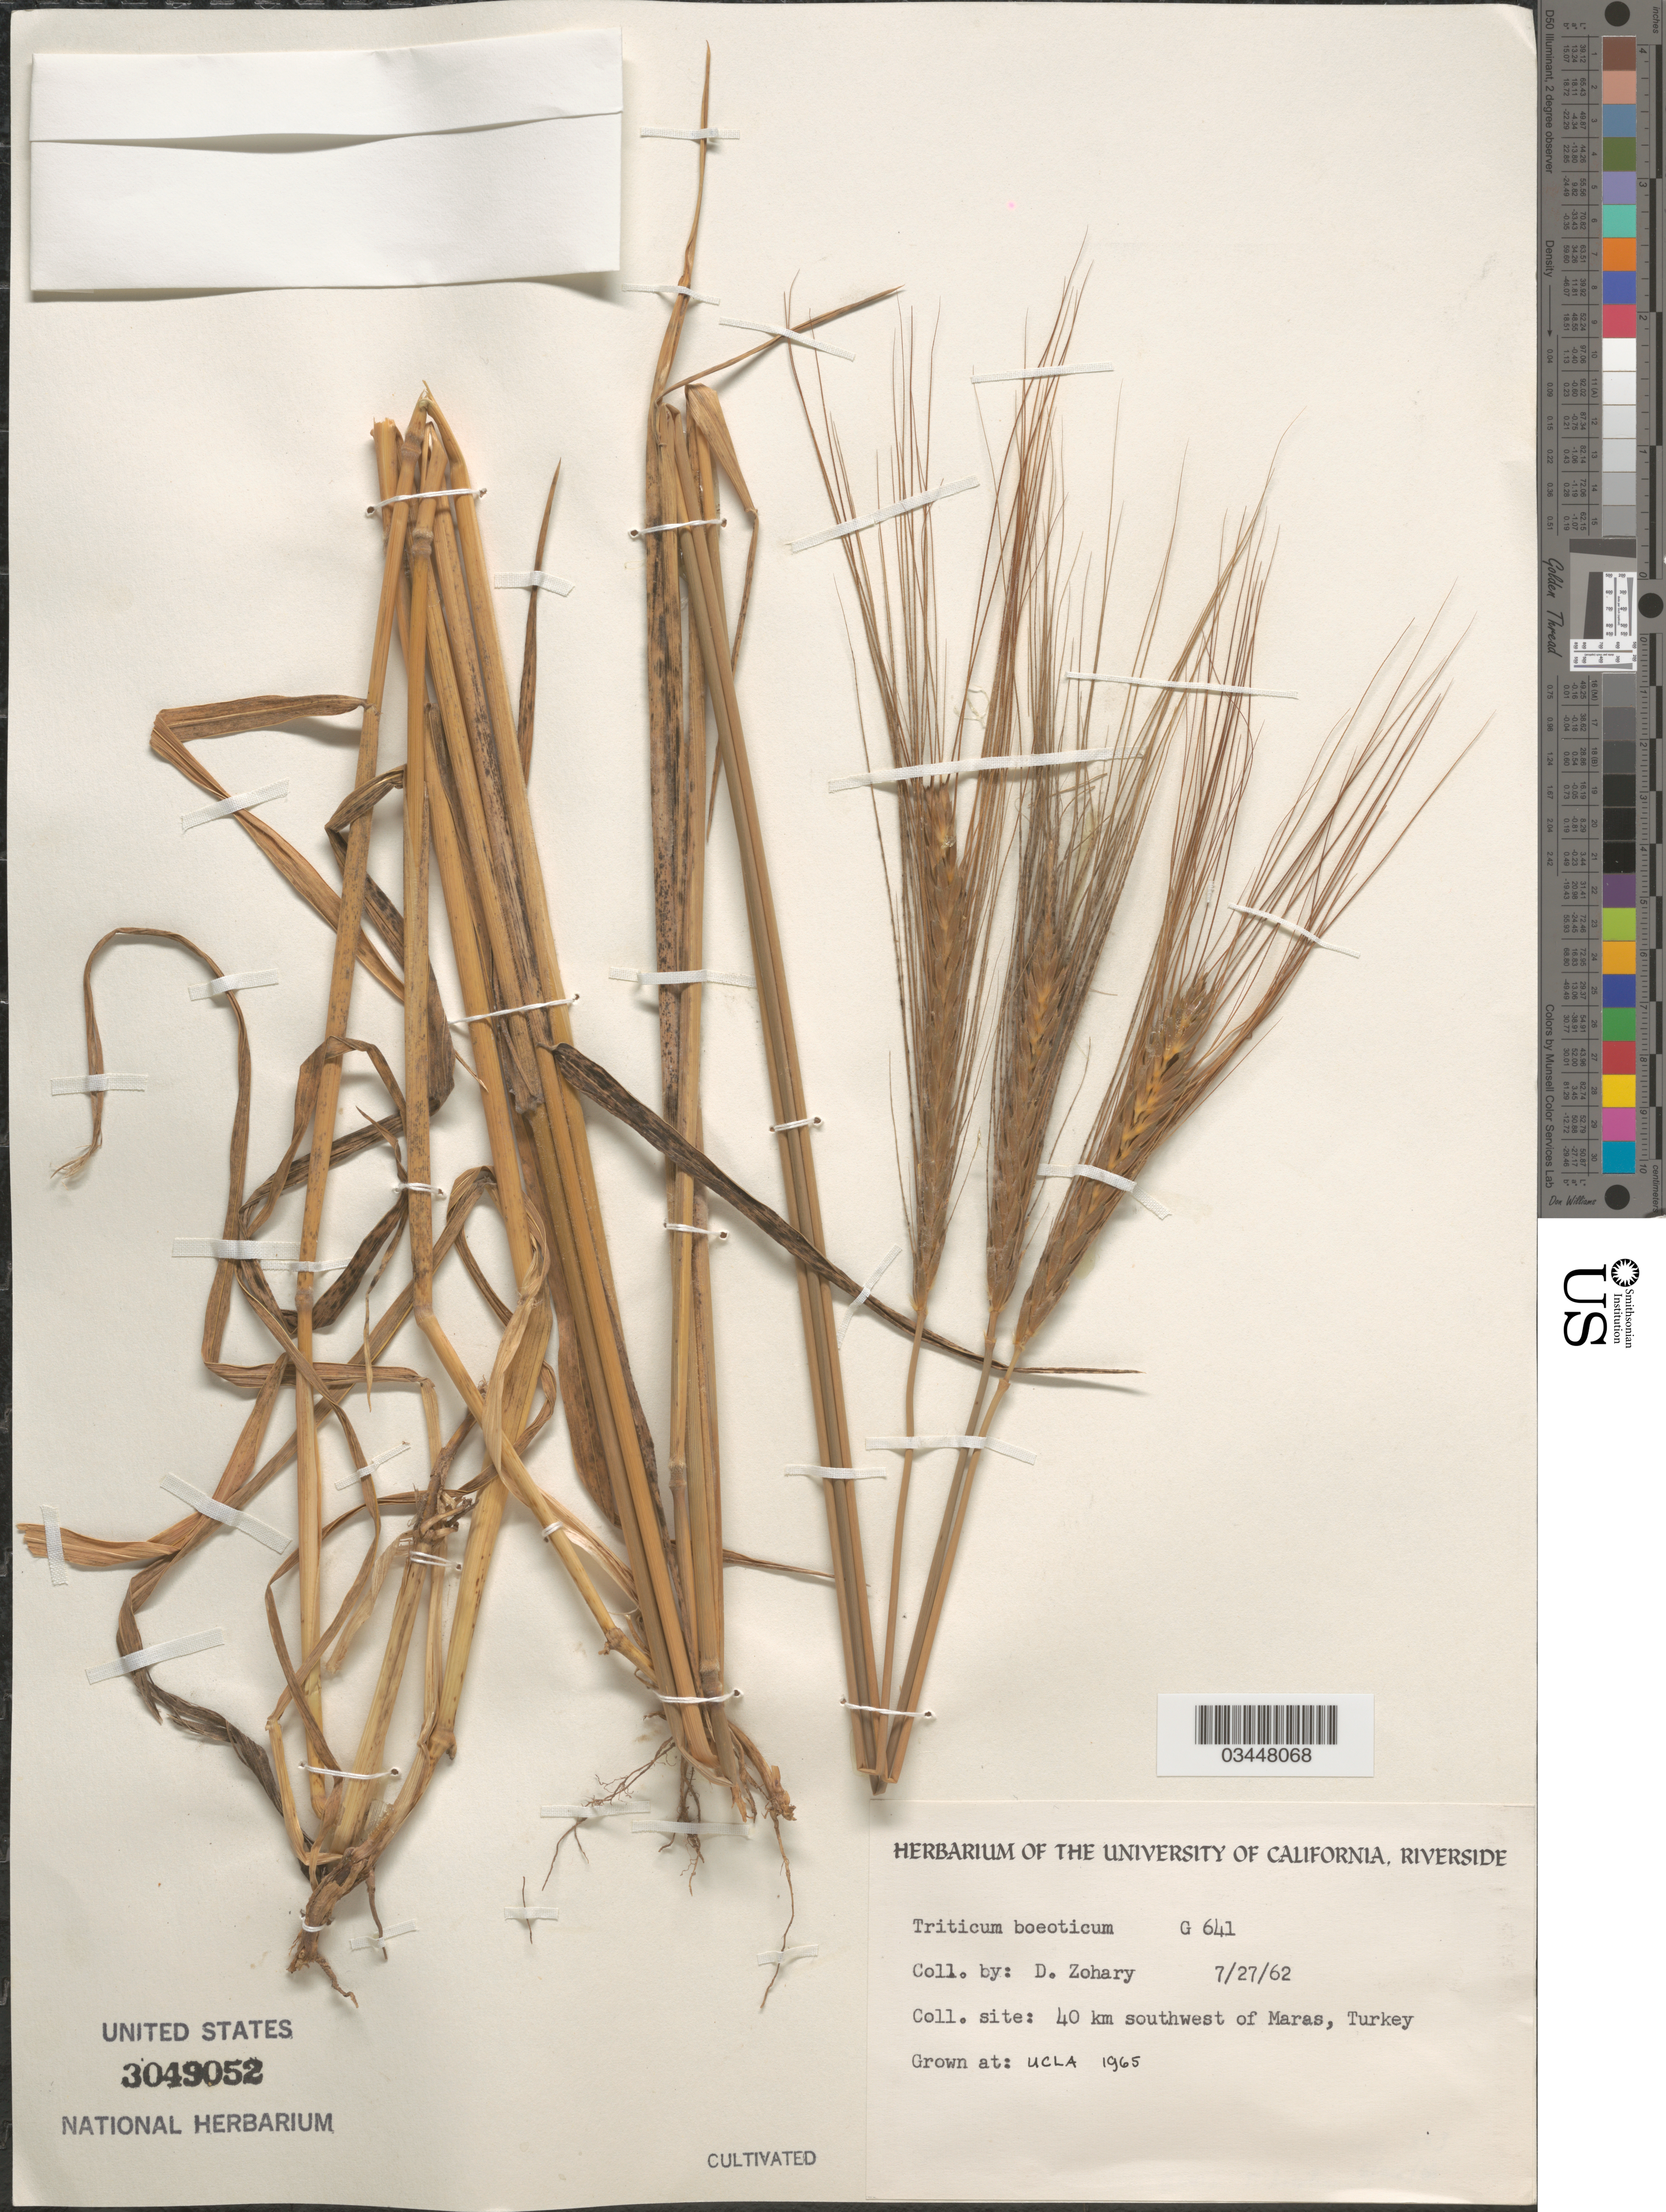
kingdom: Plantae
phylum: Tracheophyta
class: Liliopsida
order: Poales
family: Poaceae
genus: Triticum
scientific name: Triticum boeoticum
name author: Boiss.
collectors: ex herb. Univ. of California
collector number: G641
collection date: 1965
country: United States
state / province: California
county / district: Los Angeles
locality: UCLA.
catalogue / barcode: US 3049052